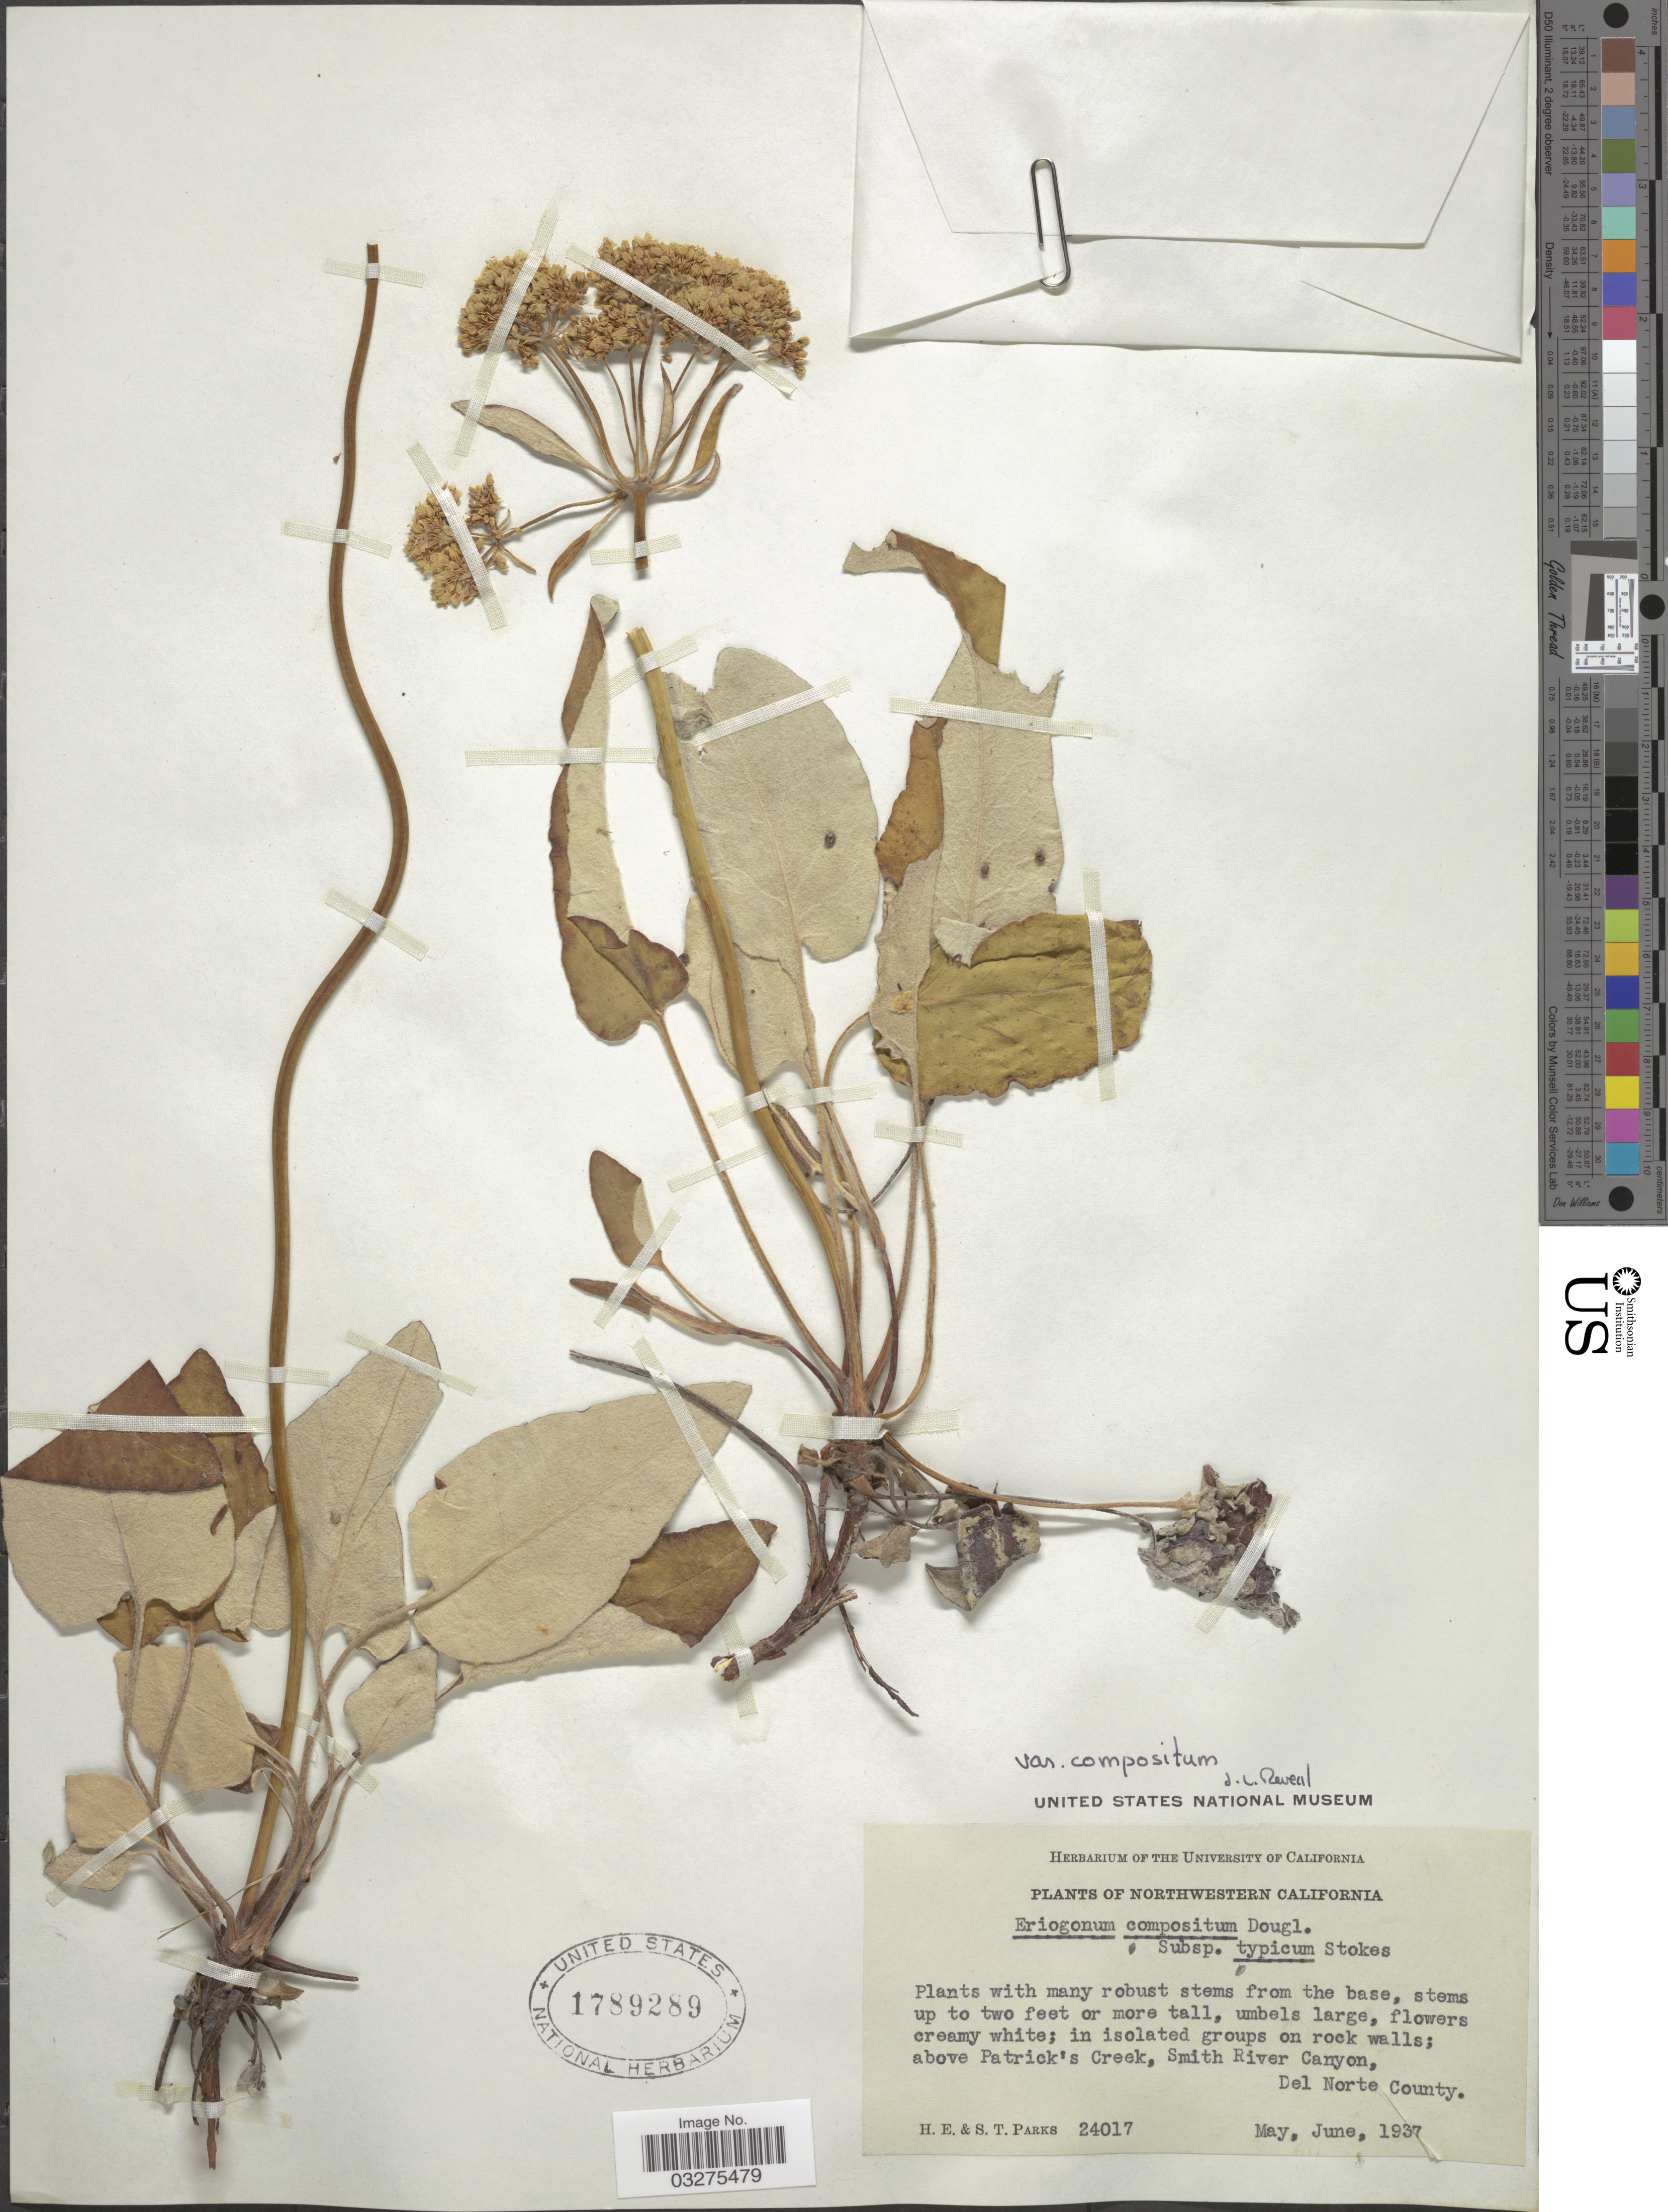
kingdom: Plantae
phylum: Tracheophyta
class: Magnoliopsida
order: Caryophyllales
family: Polygonaceae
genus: Eriogonum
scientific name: Eriogonum compositum var. compositum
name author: Douglas ex Benth.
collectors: H. E. Parks & S. Parks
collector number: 24017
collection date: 1937-05/1937-06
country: United States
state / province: California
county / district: Del Norte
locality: Northwestern California. Above Patrick's Creek, Smith River Canyon, Del Norte County.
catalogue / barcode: US 1789289